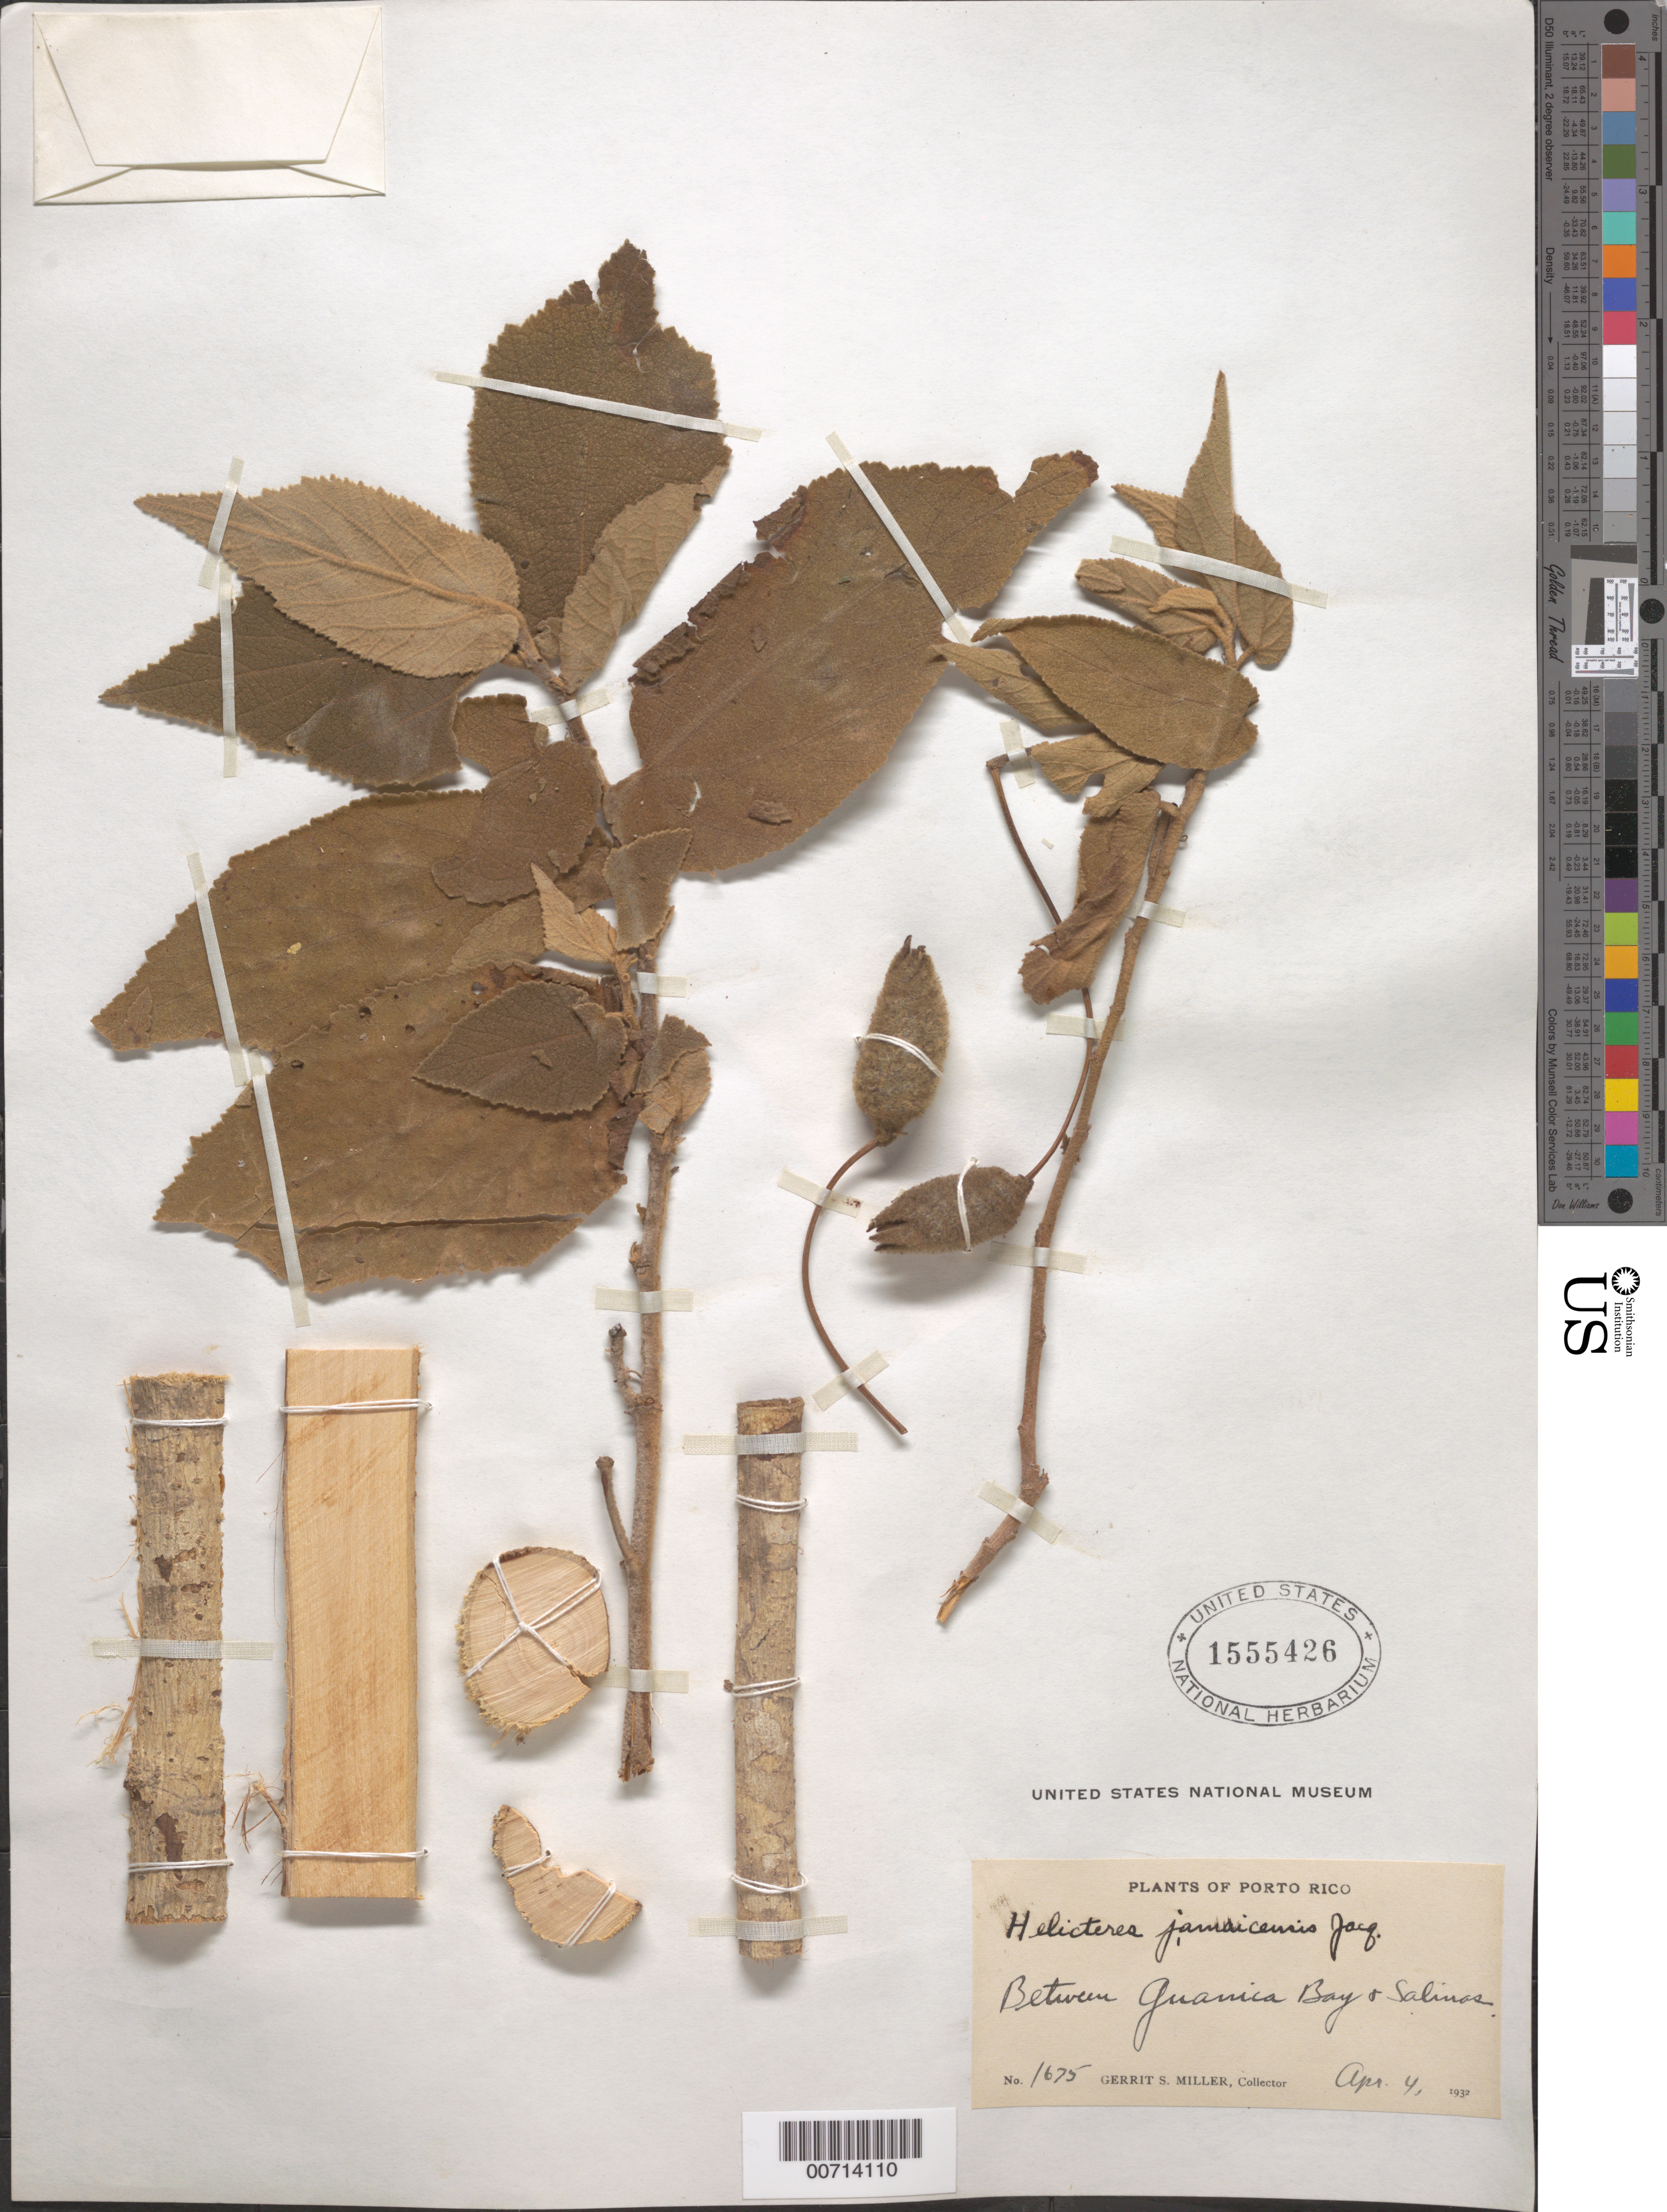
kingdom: Plantae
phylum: Tracheophyta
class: Magnoliopsida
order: Malvales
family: Malvaceae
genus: Helicteres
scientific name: Helicteres jamaicensis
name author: Jacq.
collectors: G. S. Miller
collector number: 1675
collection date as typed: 04 Apr 1932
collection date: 1932-04-04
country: Puerto Rico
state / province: Guánica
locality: Guanica Bay & Salinas, btw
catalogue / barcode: US 1555426